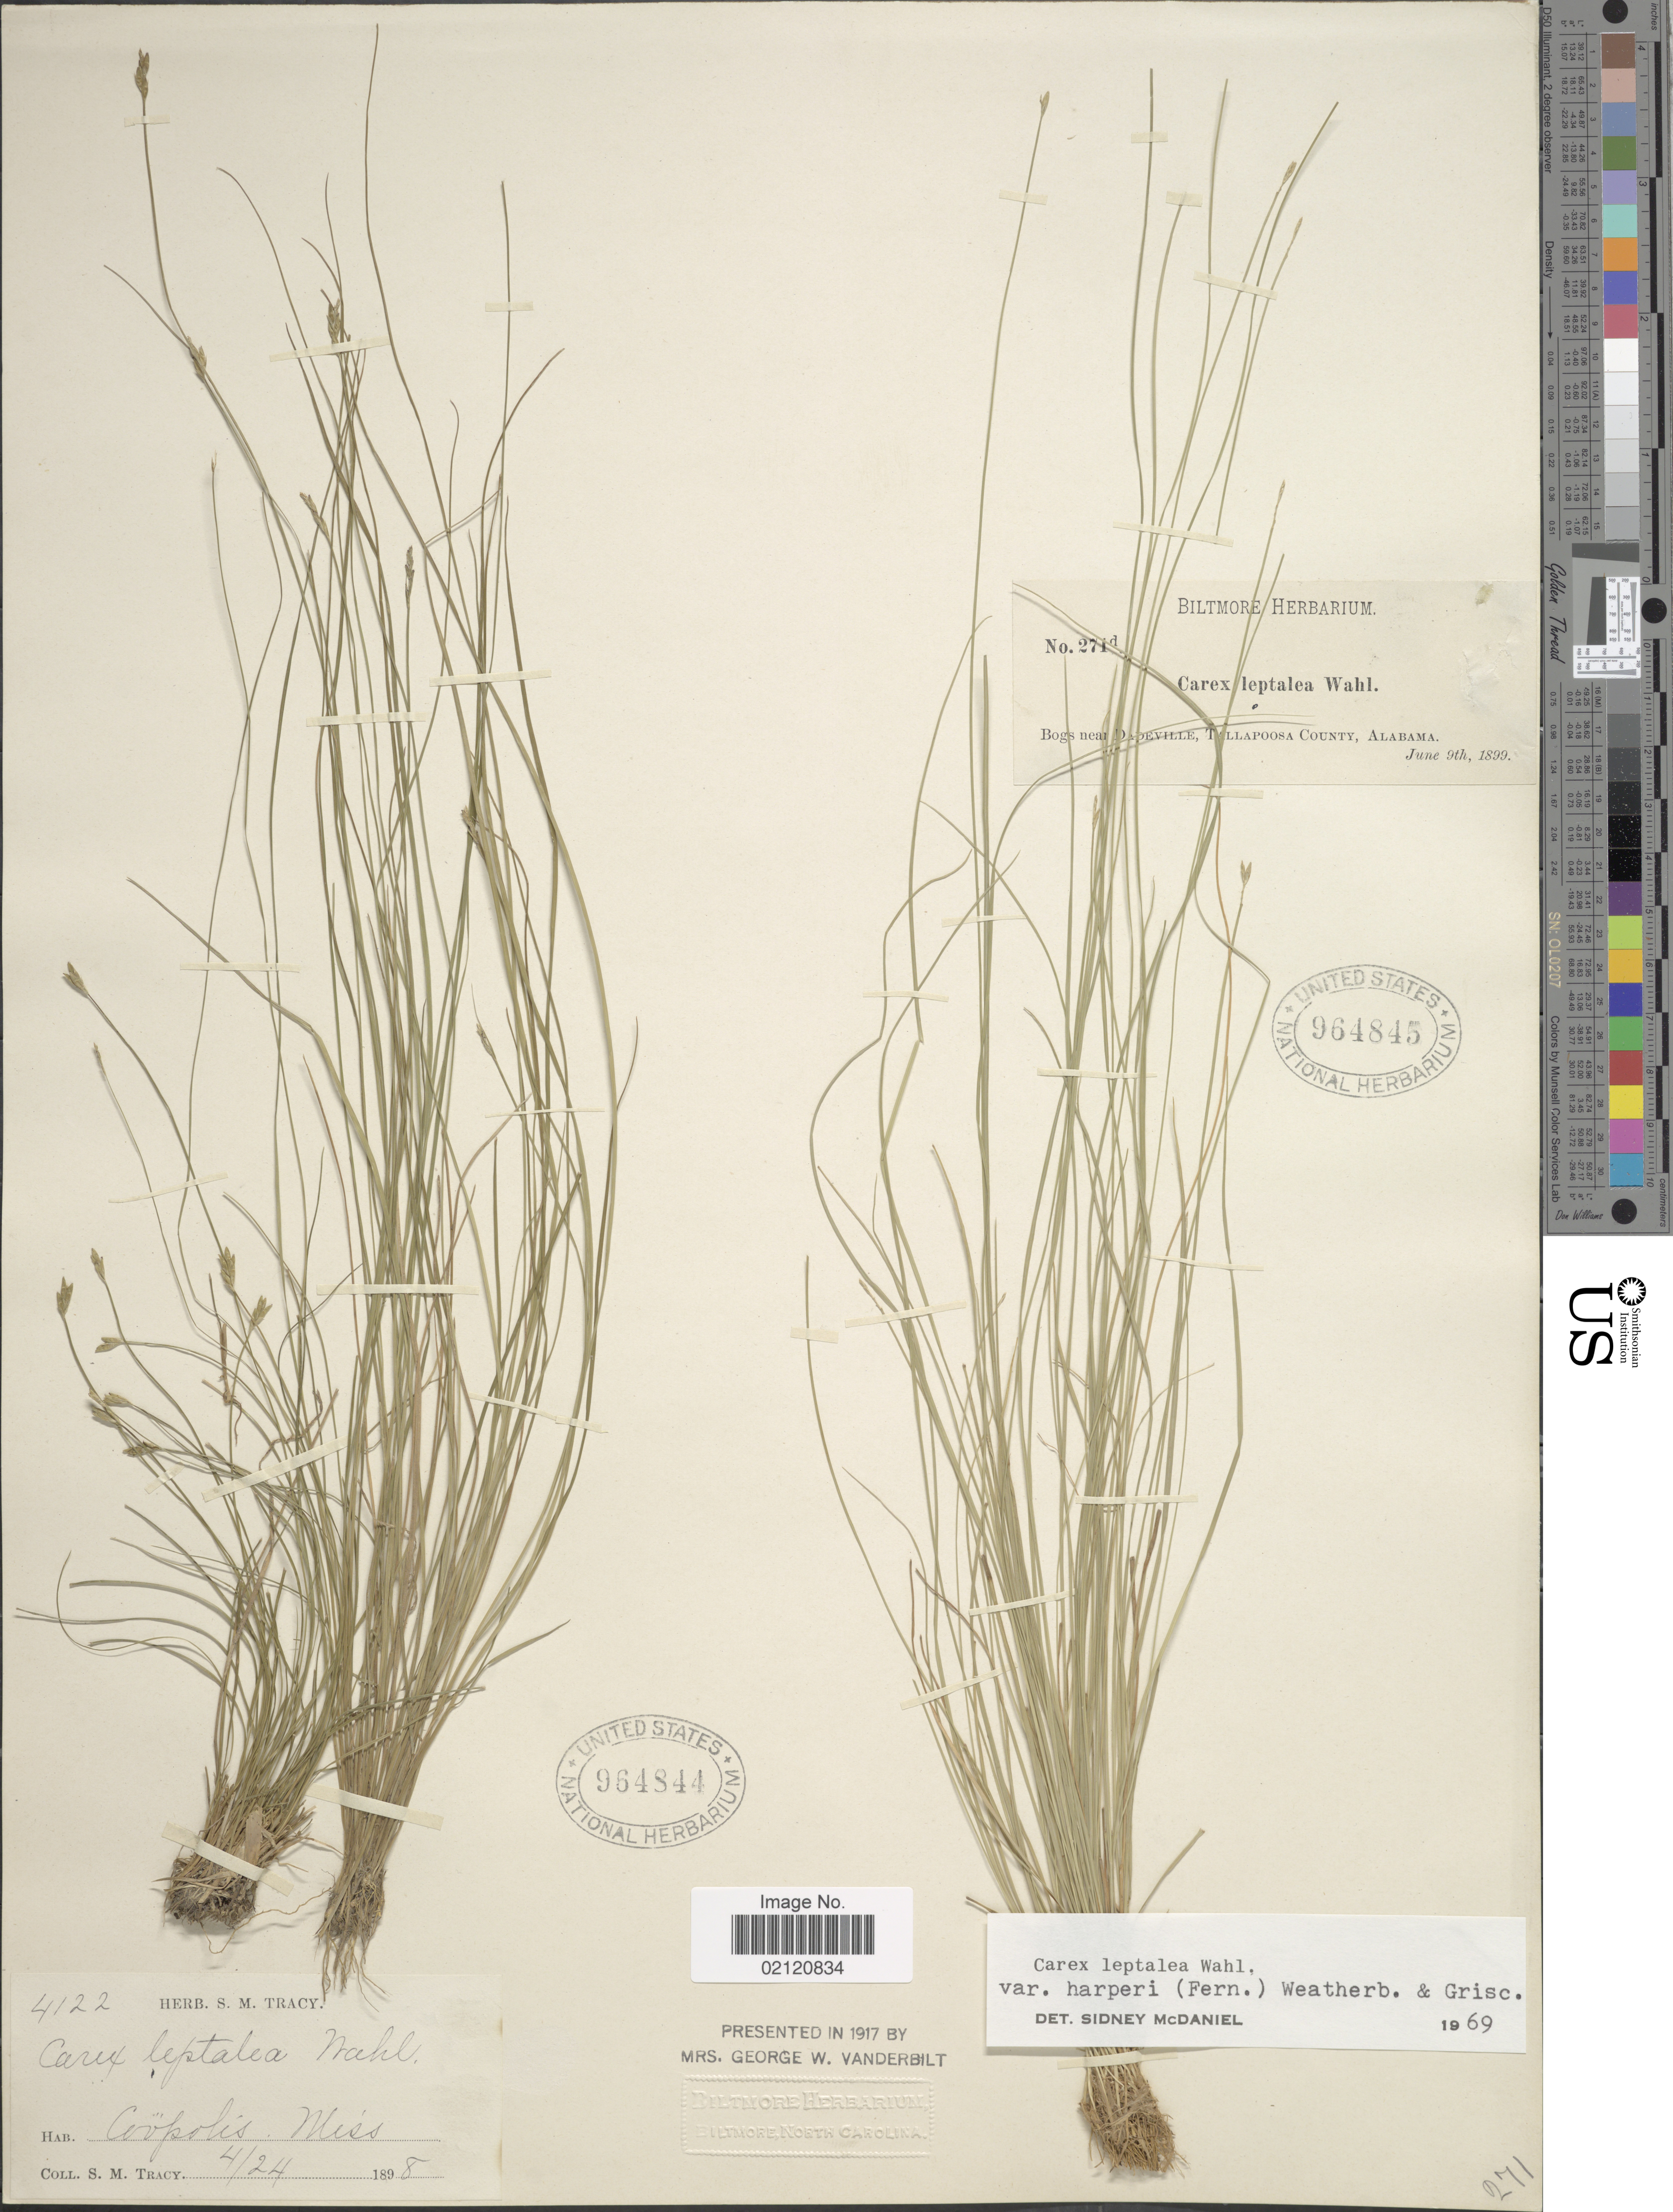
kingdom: Plantae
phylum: Tracheophyta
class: Liliopsida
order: Poales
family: Cyperaceae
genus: Carex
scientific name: Carex leptalea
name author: Wahlenb.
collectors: ex herb. Biltmore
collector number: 271d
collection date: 1899-06-09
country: United States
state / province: Alabama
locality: Bogs near Dadeville, Tallapoosa County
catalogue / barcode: US 864845-2